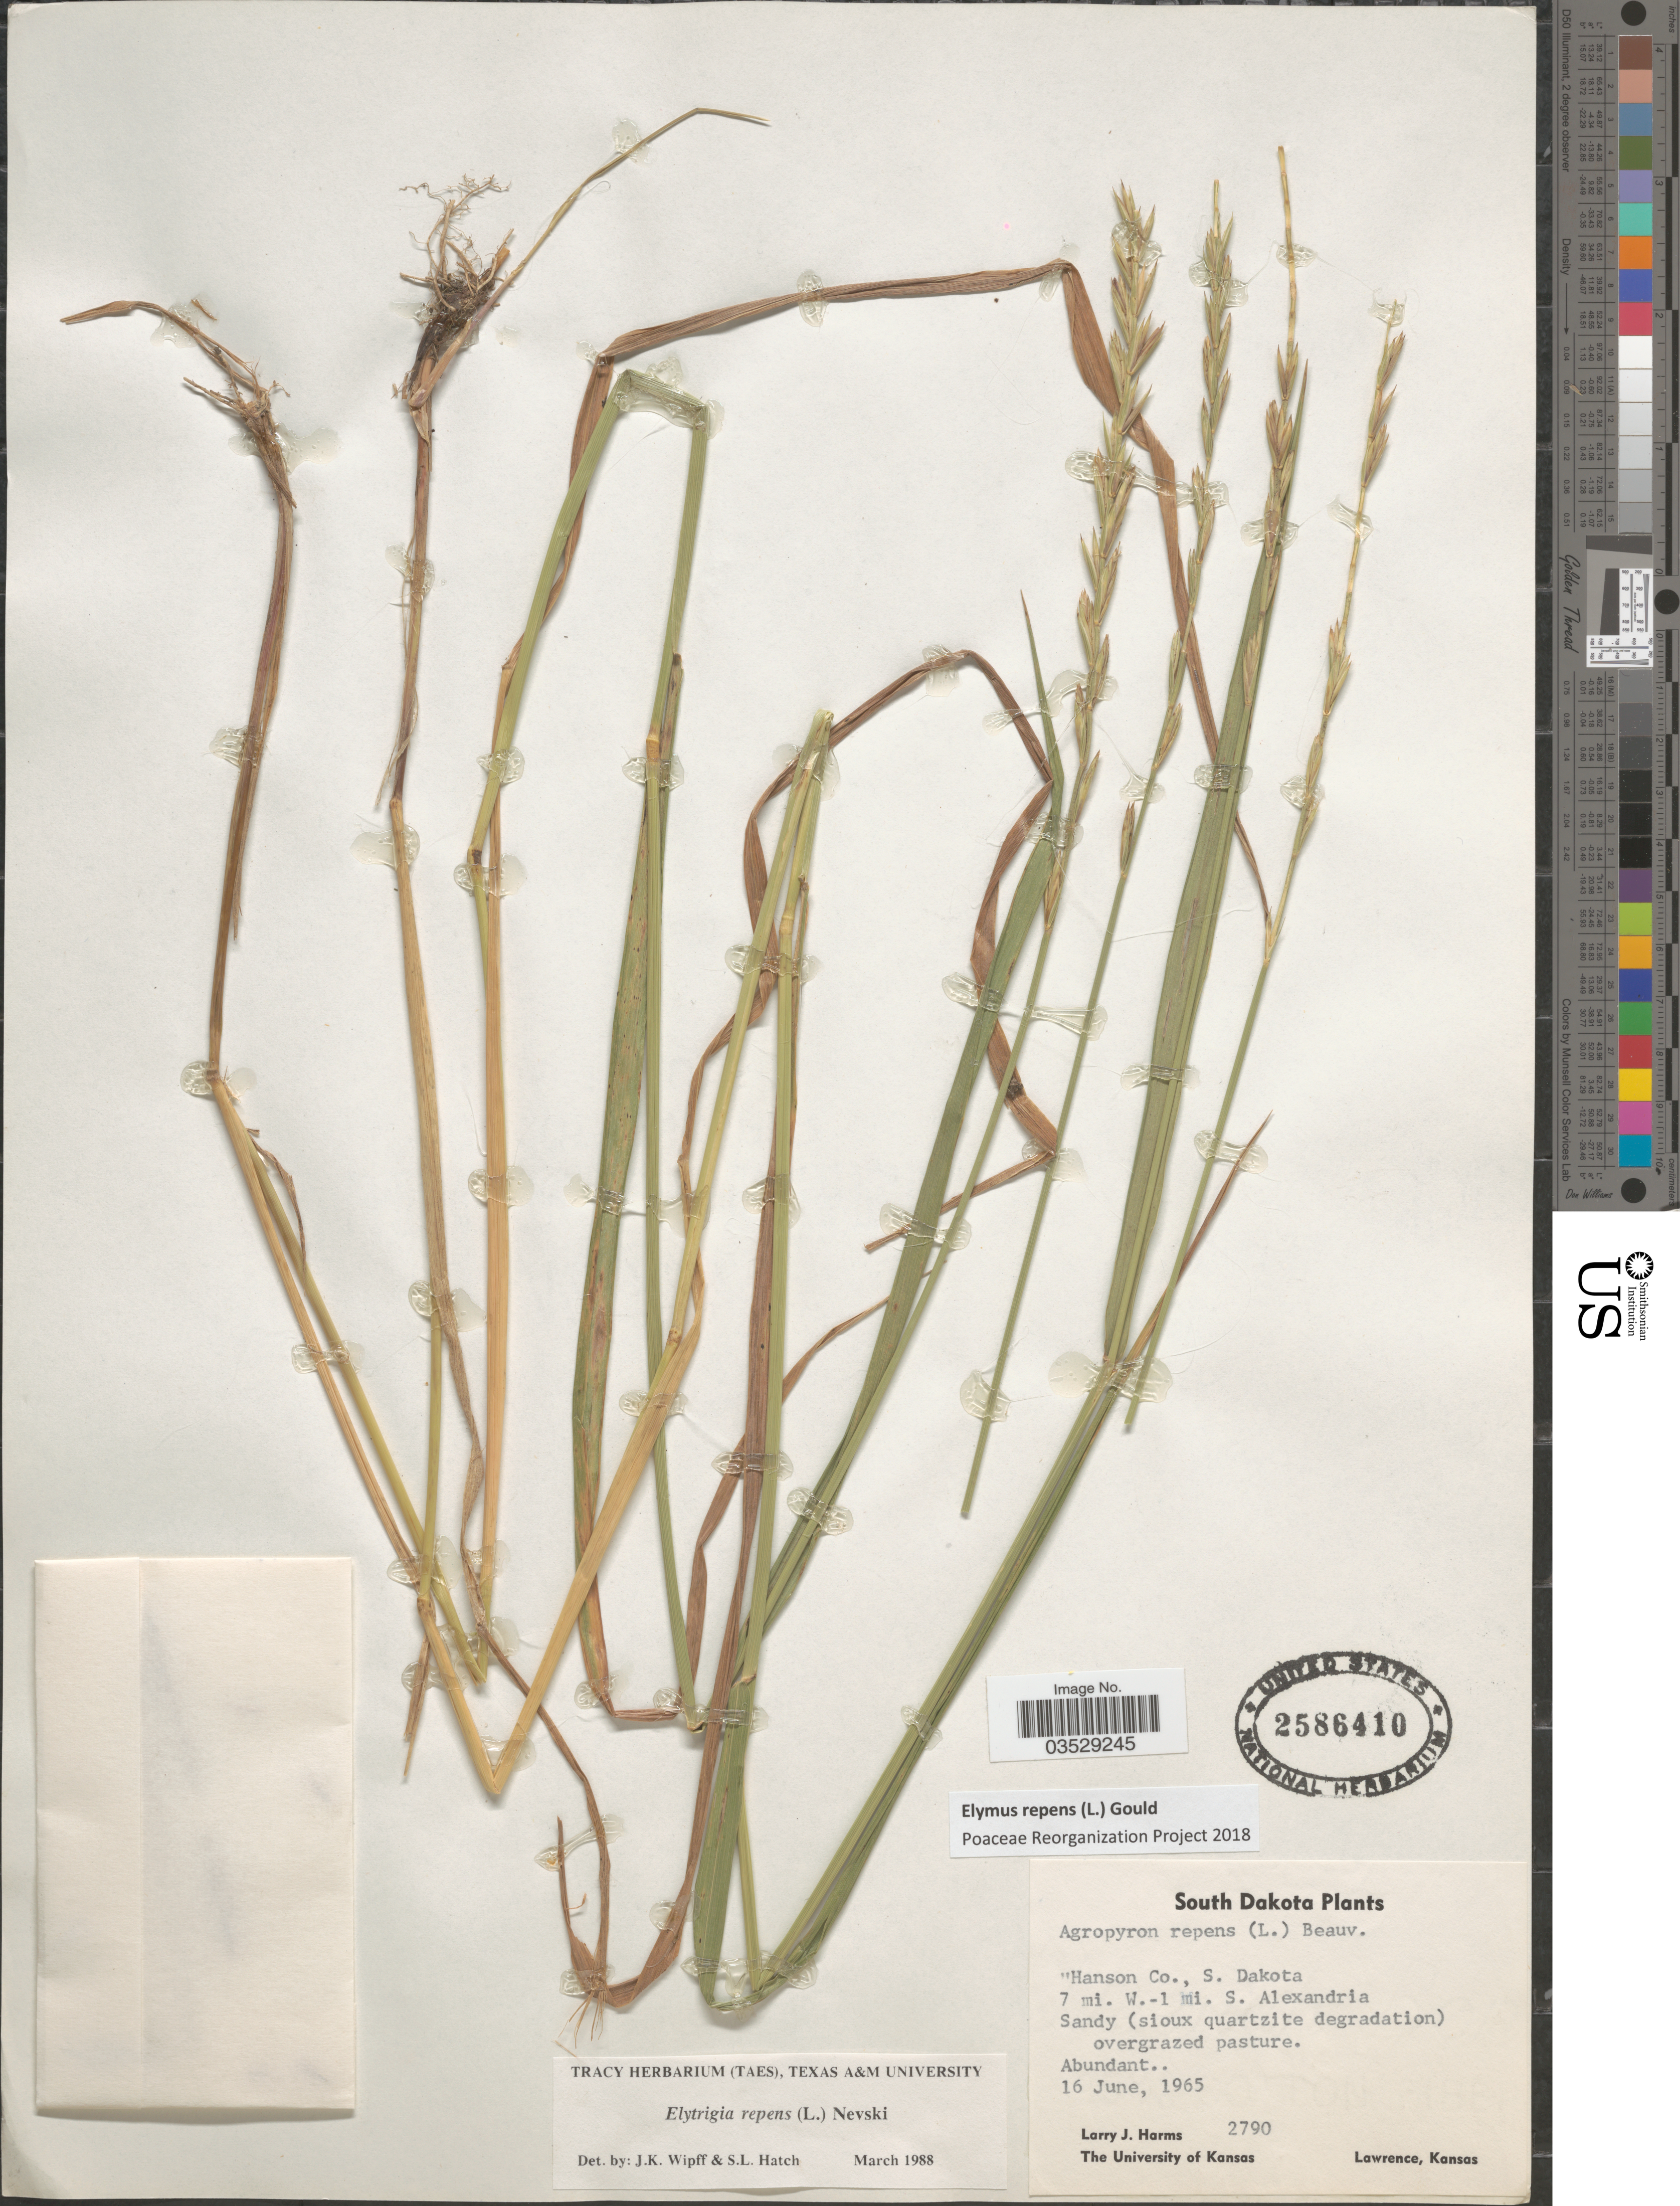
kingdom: Plantae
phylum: Tracheophyta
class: Liliopsida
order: Poales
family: Poaceae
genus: Elymus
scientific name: Elymus repens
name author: (L.) Gould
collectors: L. Harms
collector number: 2790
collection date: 1965-06-16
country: United States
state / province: South Dakota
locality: Hanson Co. 7 mi. W.- 1 mi. S. Alexandria.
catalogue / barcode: US 2586410